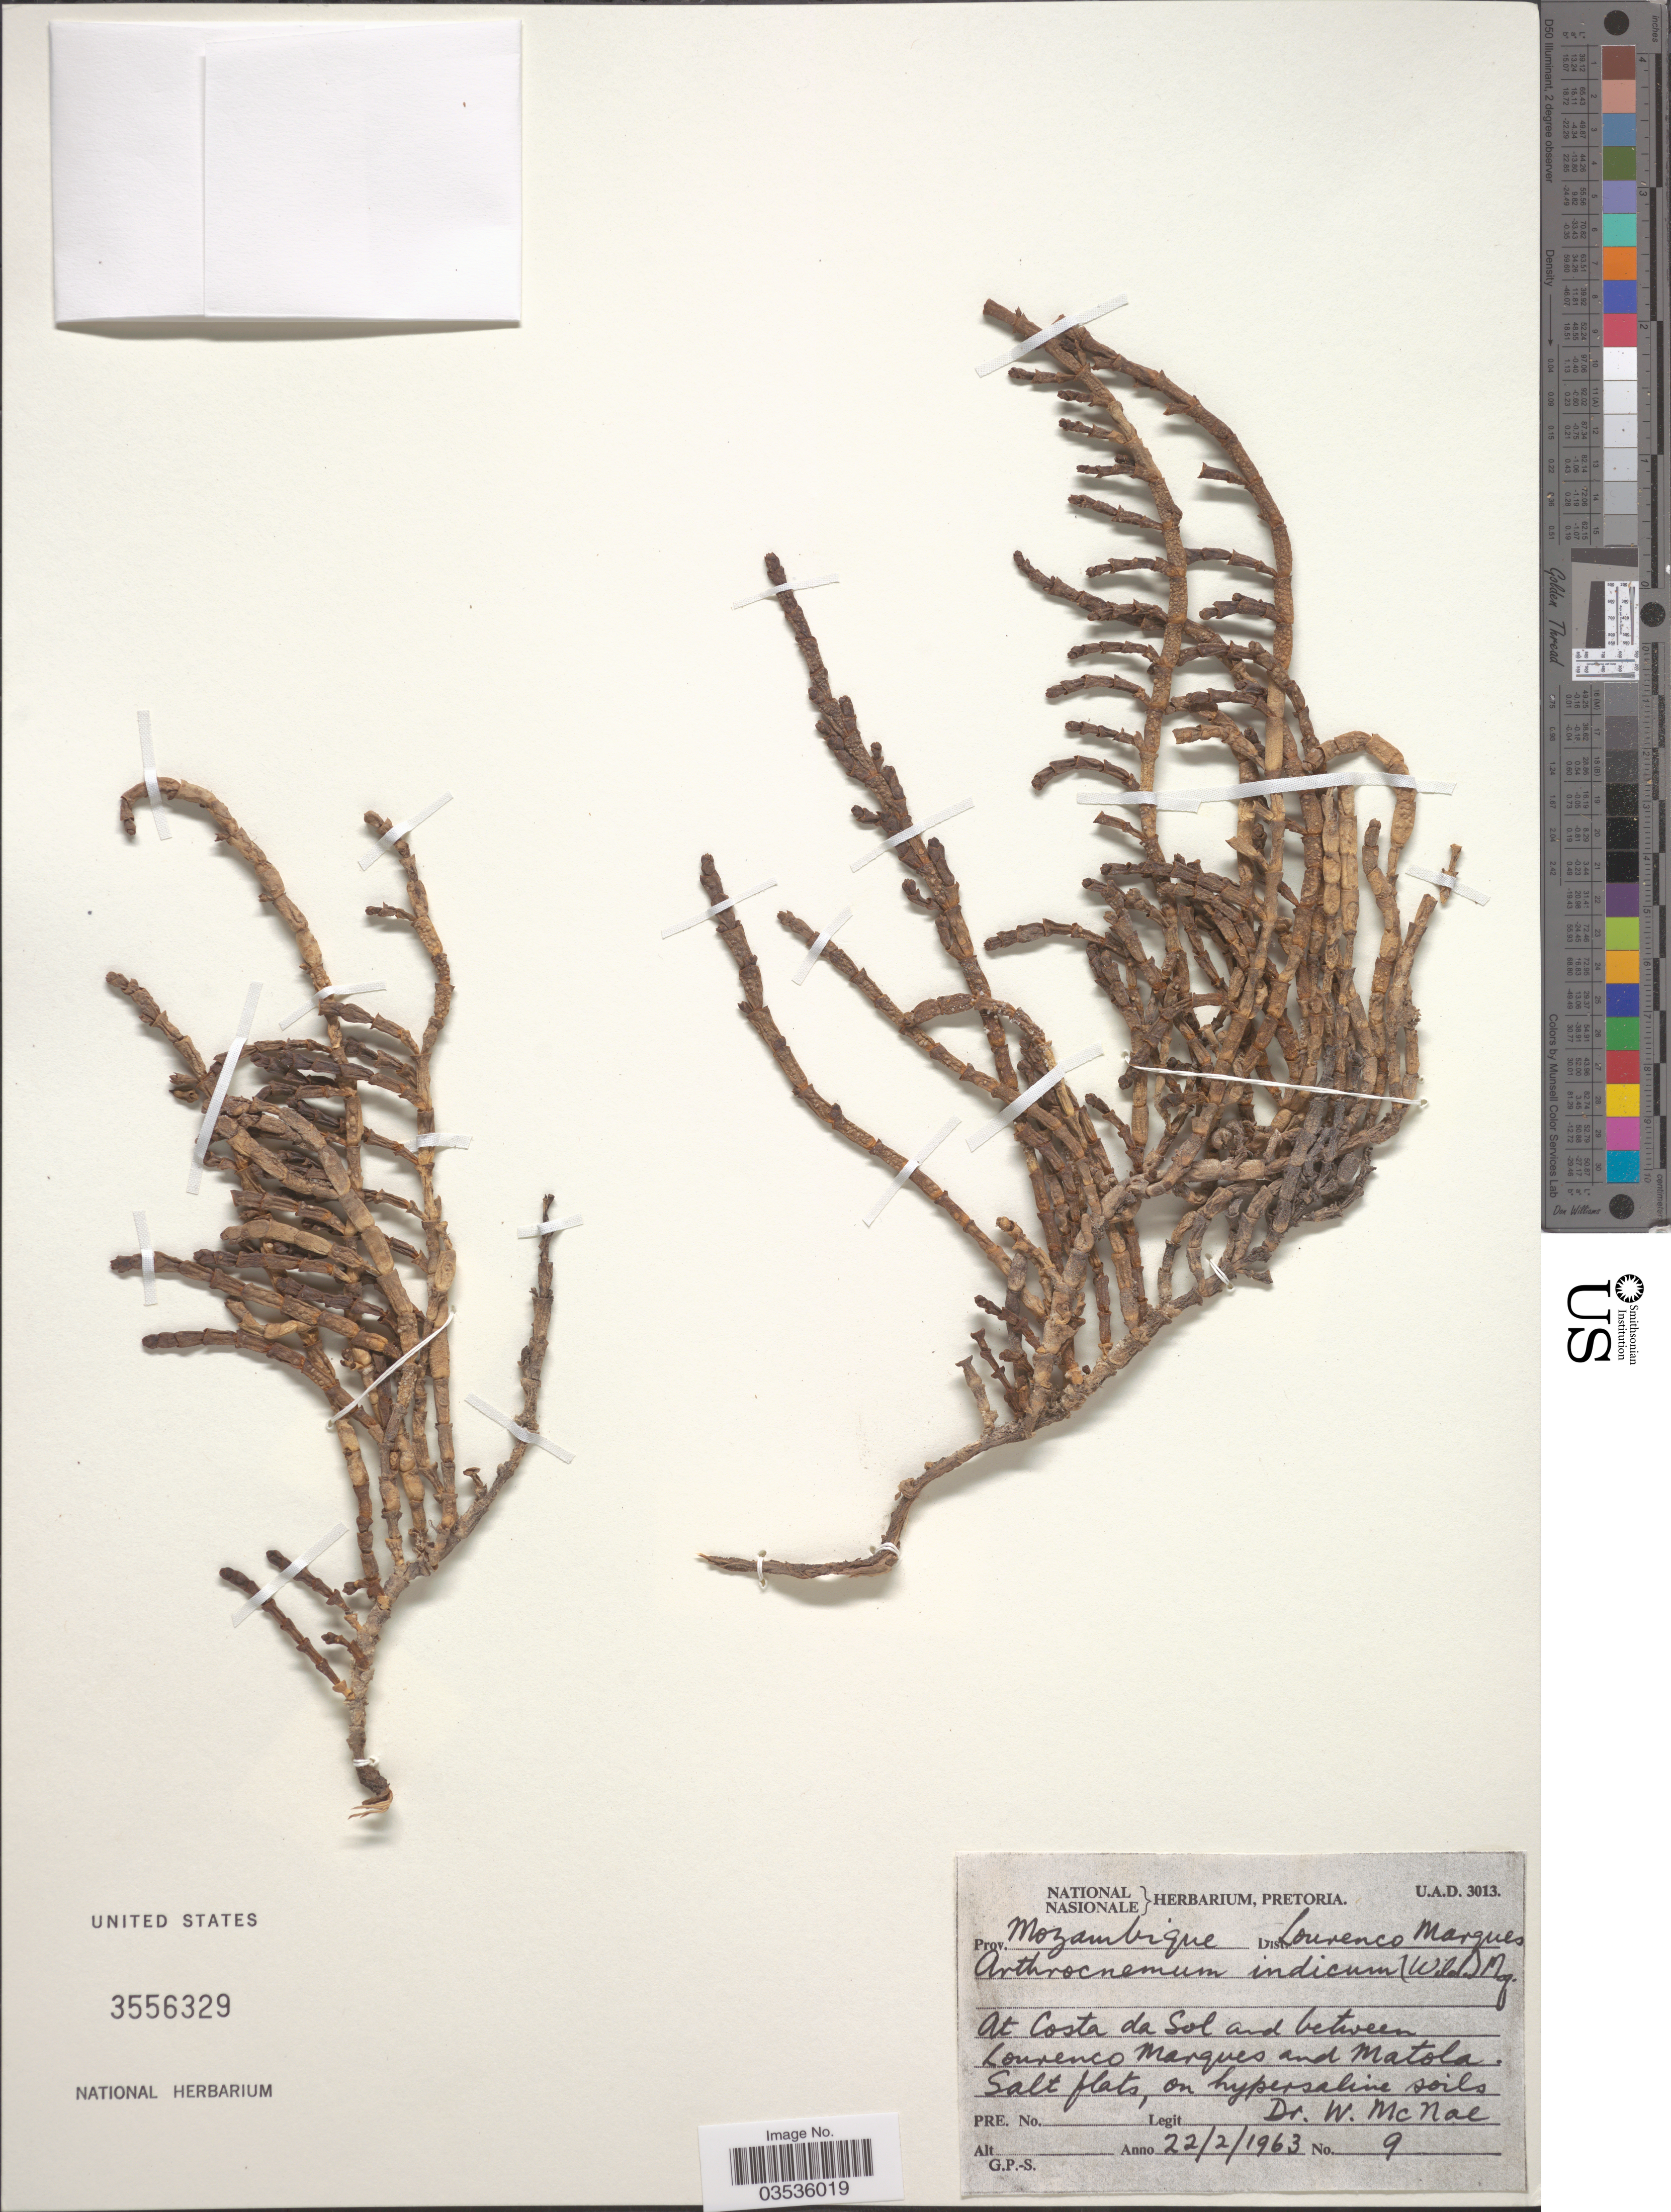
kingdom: Plantae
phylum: Tracheophyta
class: Magnoliopsida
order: Caryophyllales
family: Amaranthaceae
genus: Tecticornia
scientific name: Tecticornia indica subsp. indica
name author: (Willd.) K.A. Sheph. & Paul G. Wilson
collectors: W. McNae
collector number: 9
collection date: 1963-02-22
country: Mozambique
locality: Prov. Mozambique. Dist. Lourenco Marques. At Costa da Sol and between Lourenco Marques and Matola.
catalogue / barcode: US 3556329